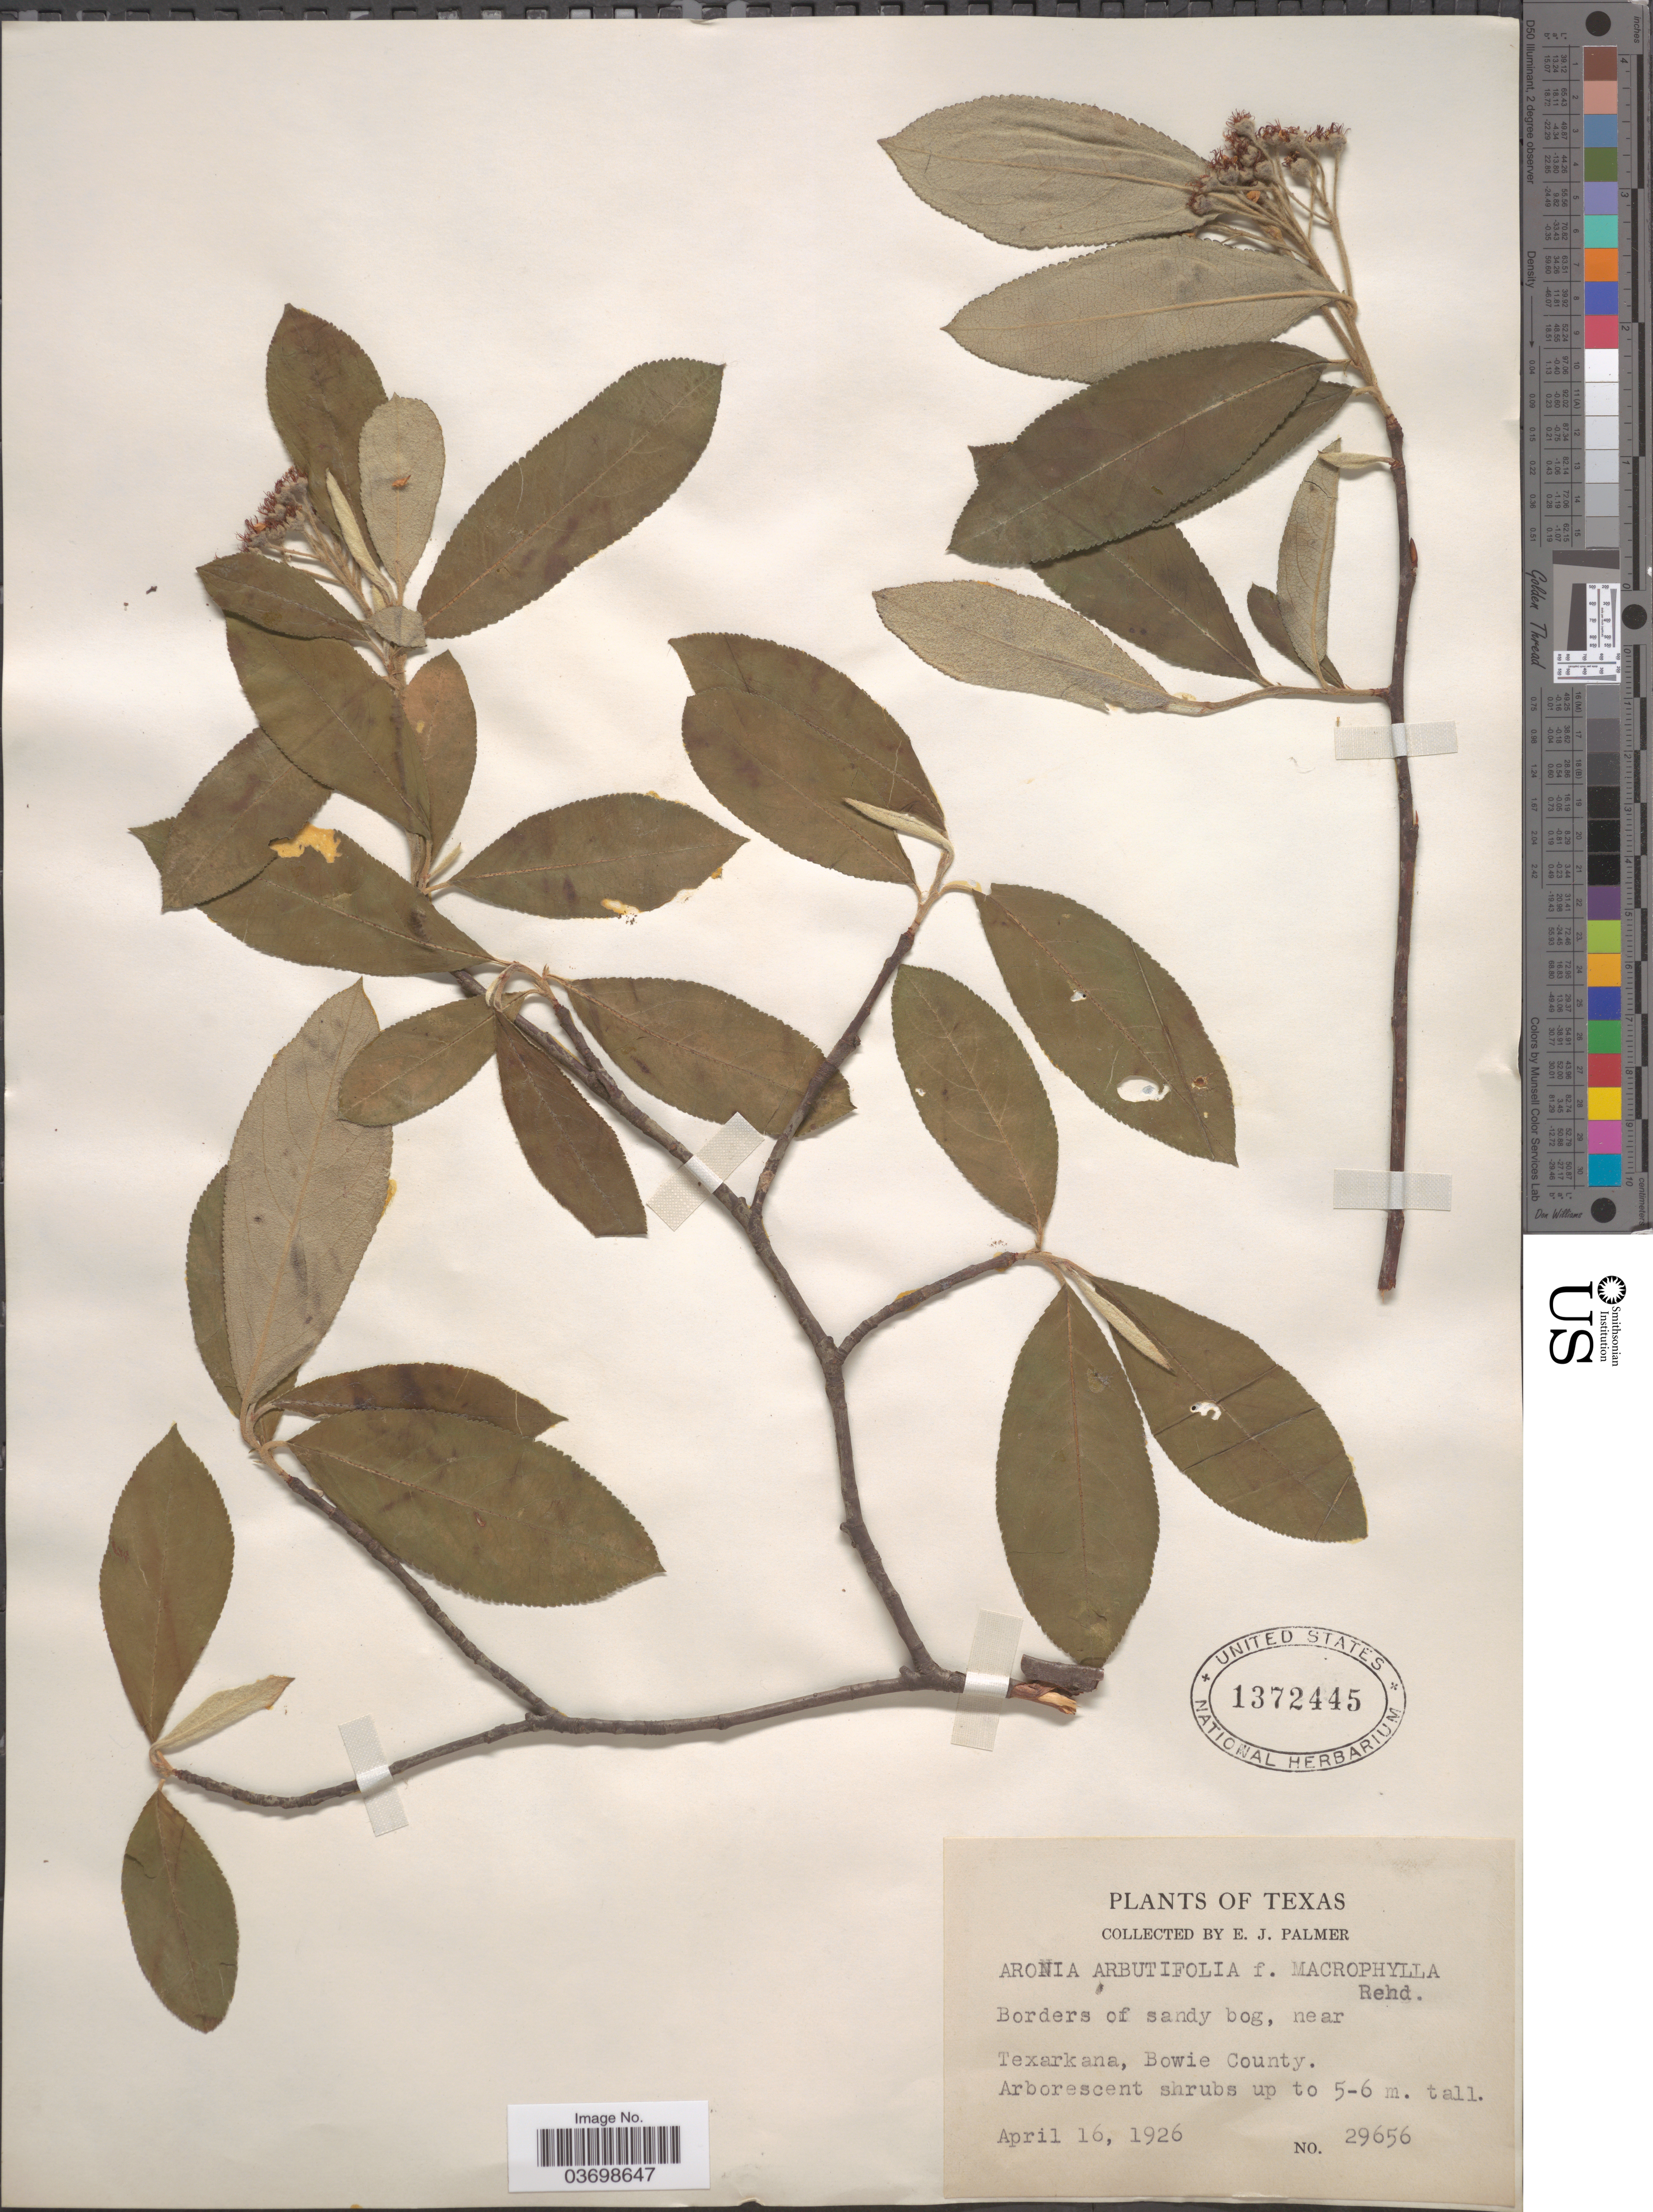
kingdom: Plantae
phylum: Tracheophyta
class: Magnoliopsida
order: Rosales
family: Rosaceae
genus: Aronia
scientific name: Aronia arbutifolia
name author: (L.) Pers.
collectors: E. J. Palmer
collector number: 29656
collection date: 1926-04-16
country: United States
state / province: Texas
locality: Near Texarkana, Bowie County.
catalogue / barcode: US 1372445